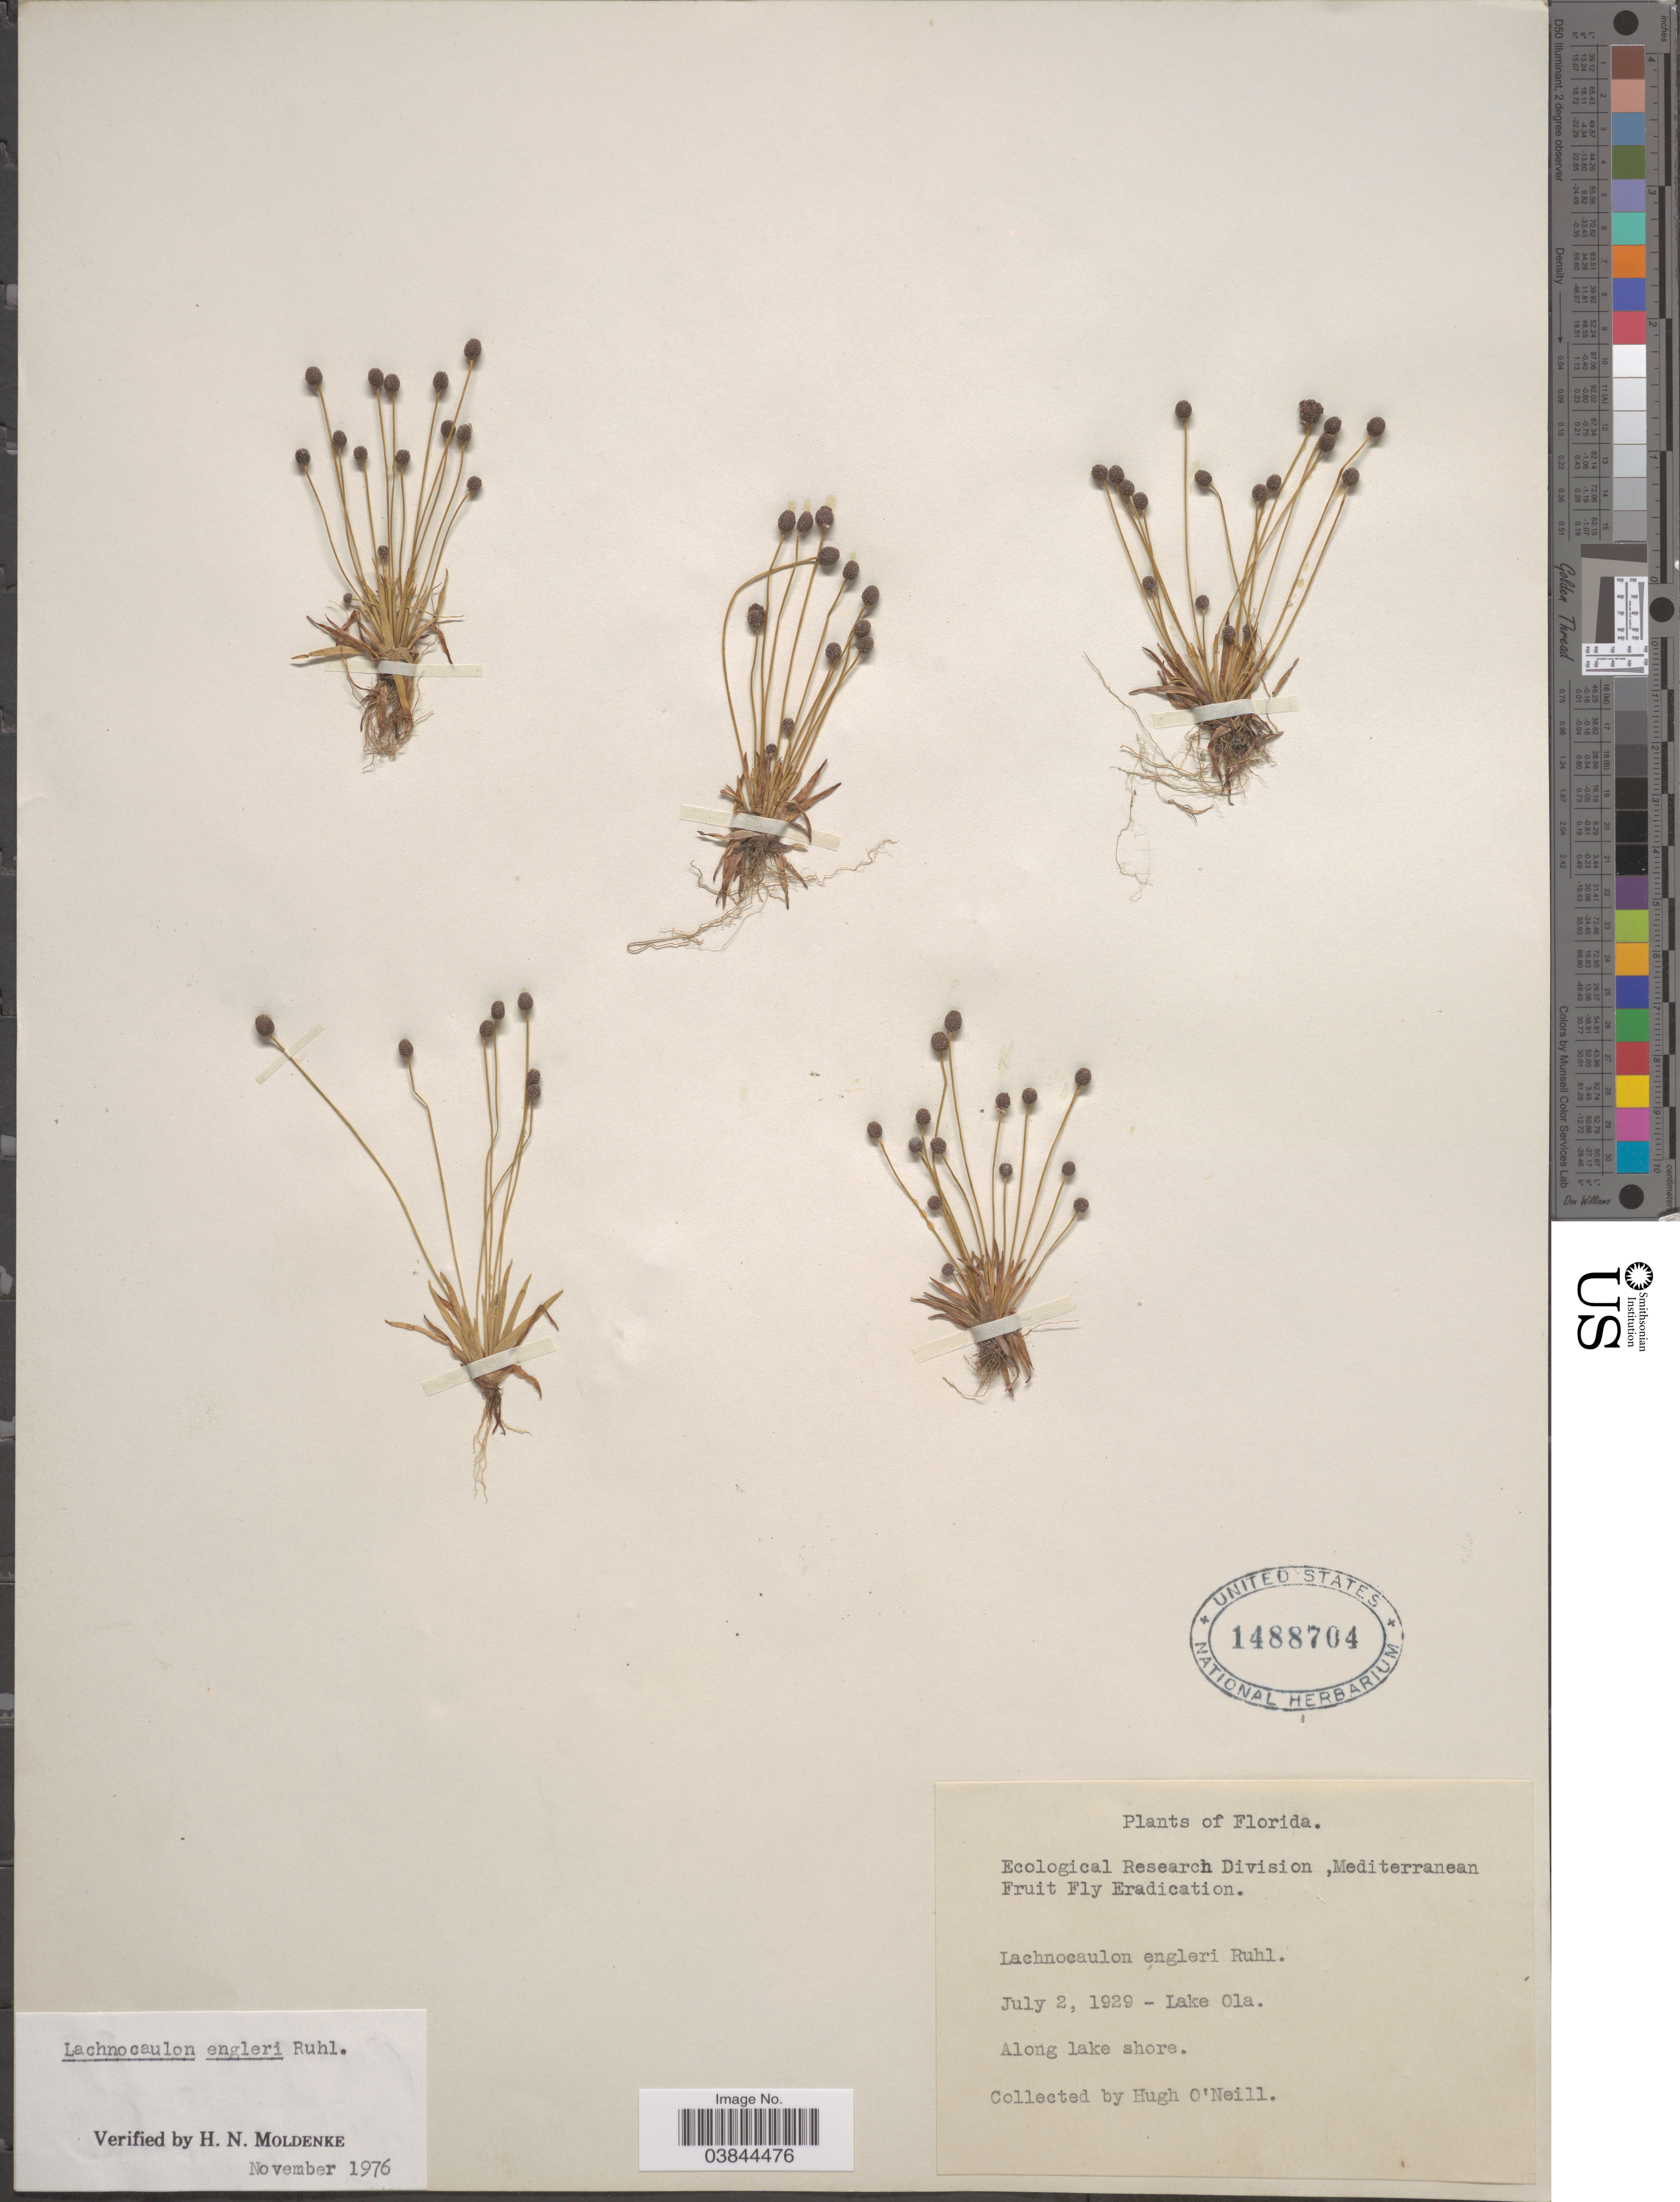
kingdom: Plantae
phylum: Tracheophyta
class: Liliopsida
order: Poales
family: Eriocaulaceae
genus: Lachnocaulon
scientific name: Lachnocaulon engleri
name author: Ruhland in Engl.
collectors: H. O'Neill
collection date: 1929-07-02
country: United States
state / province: Florida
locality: Lake Ola. Along lake shore.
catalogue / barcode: US 1488704